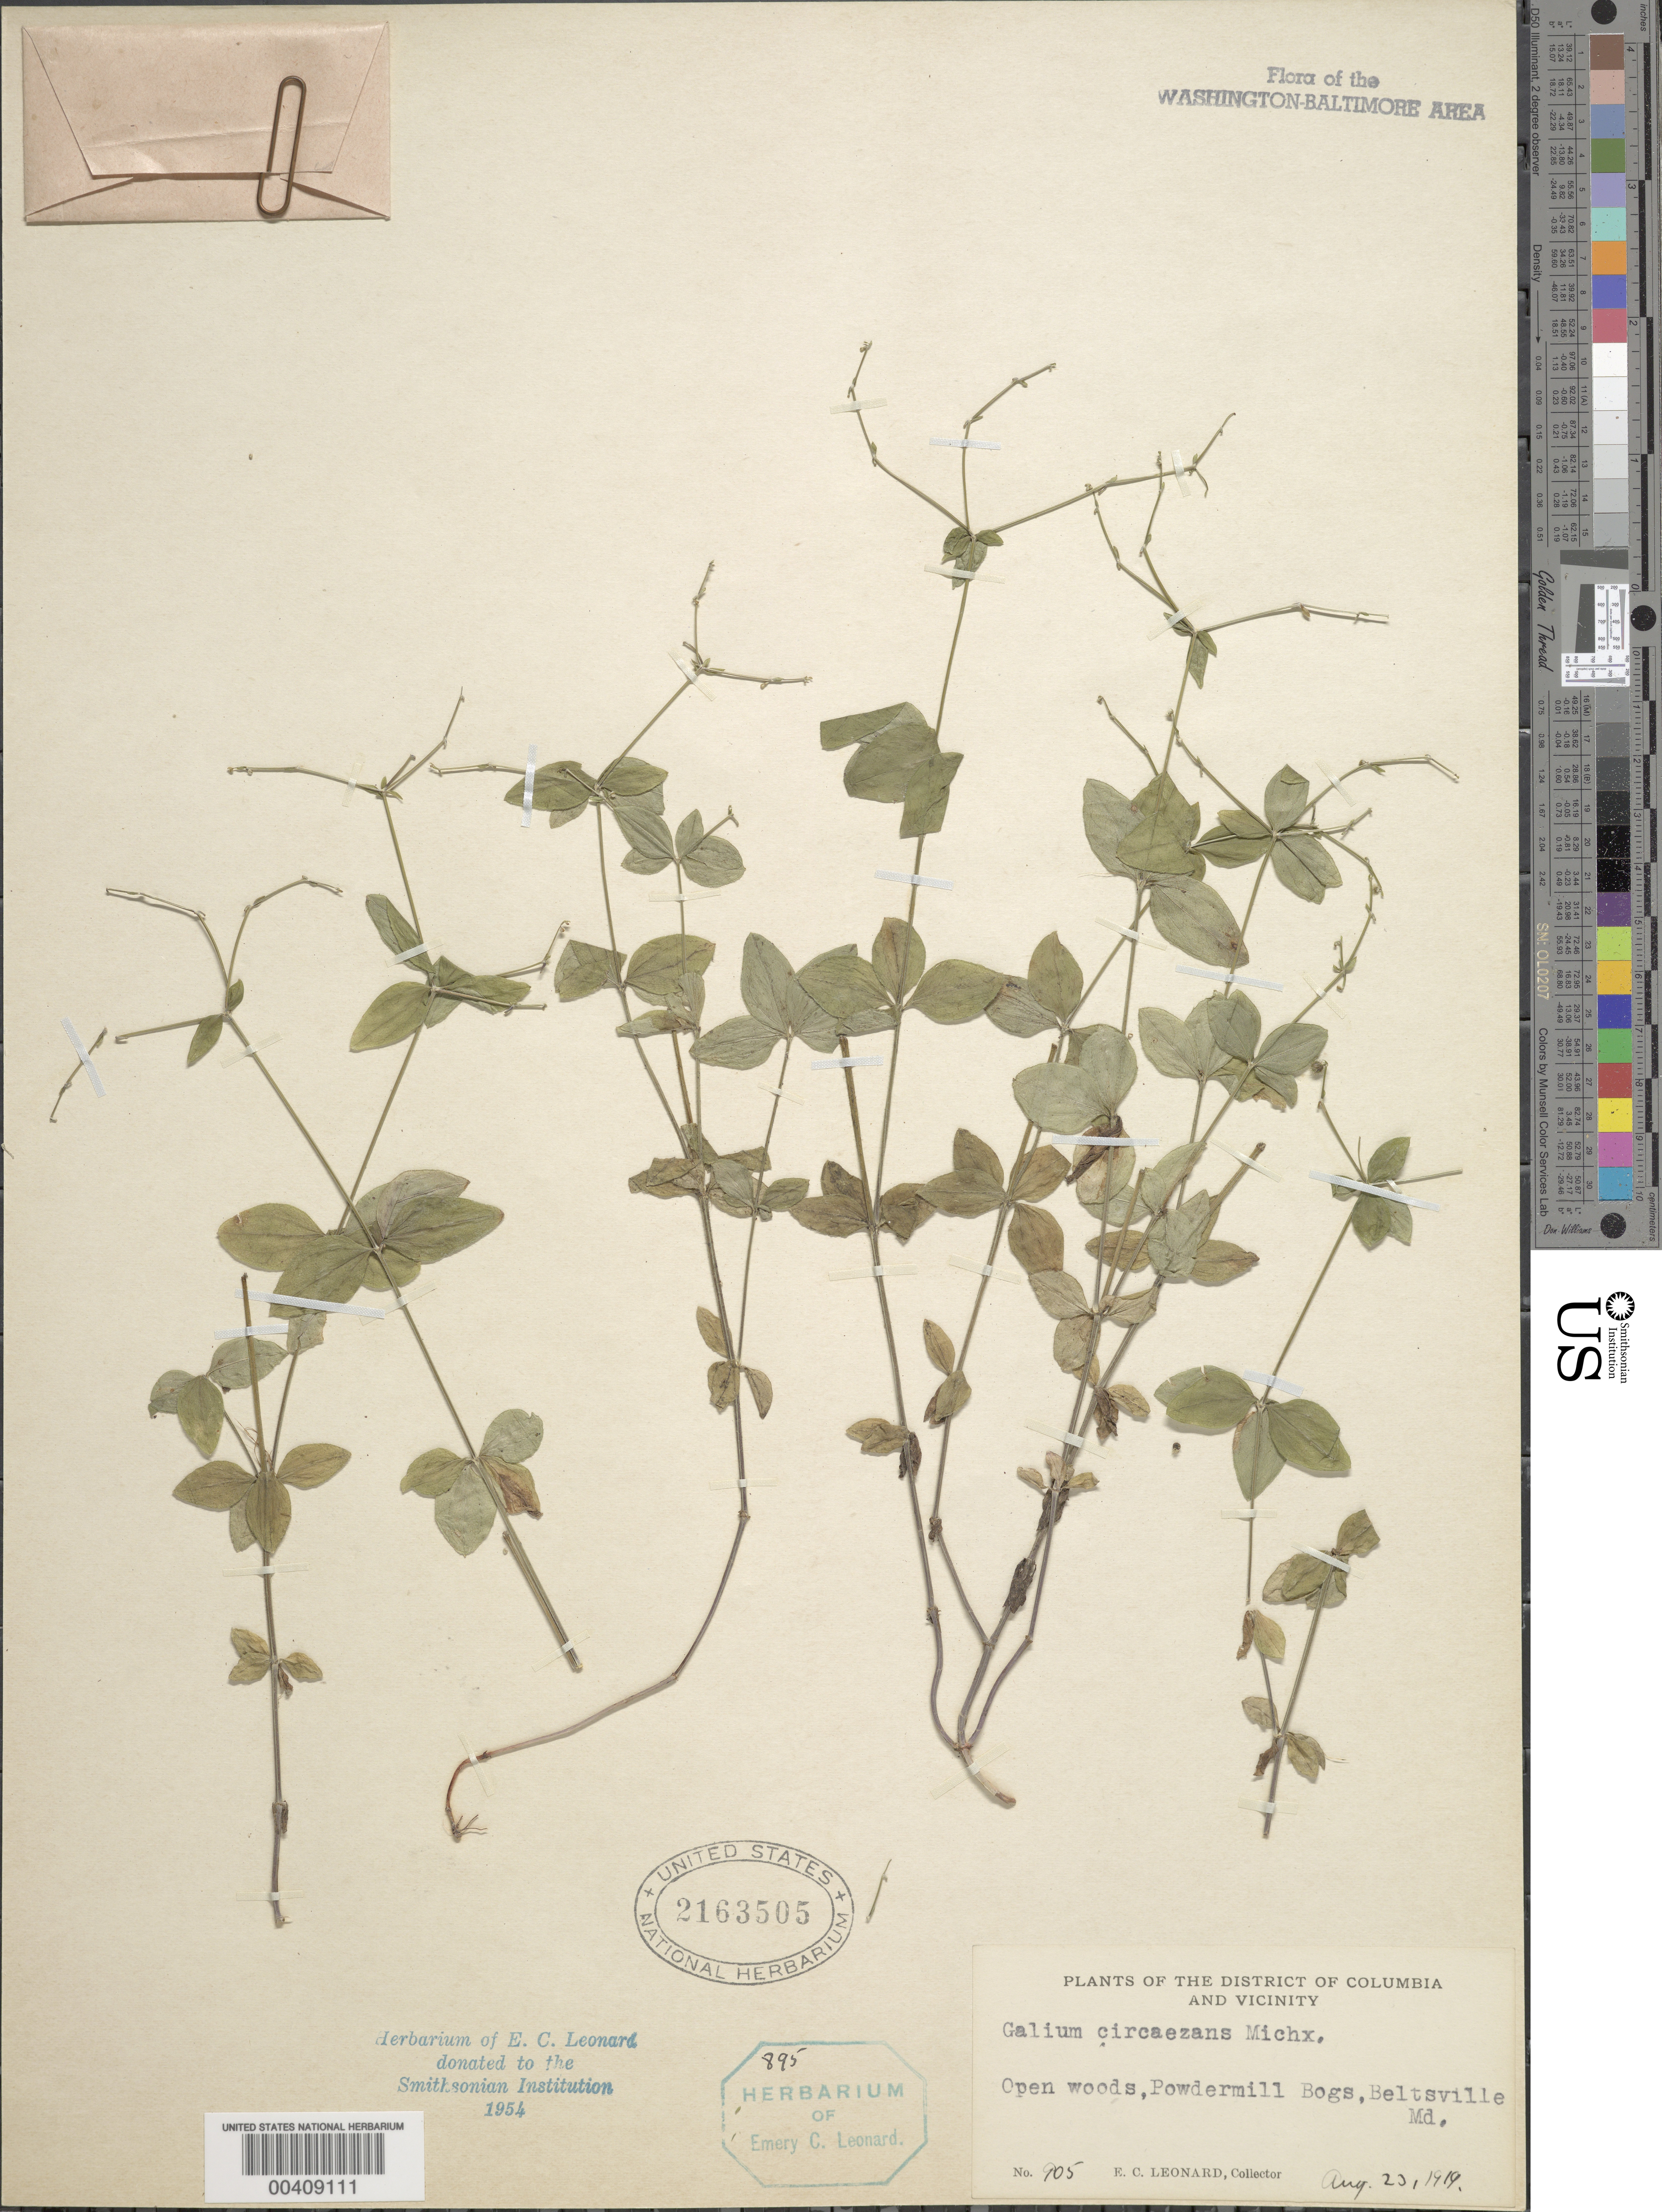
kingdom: Plantae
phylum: Tracheophyta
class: Magnoliopsida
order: Gentianales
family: Rubiaceae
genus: Galium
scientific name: Galium circaezans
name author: Michx.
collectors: E. C. Leonard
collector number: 905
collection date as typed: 23 Aug 1919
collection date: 1919-08-23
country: United States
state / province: Maryland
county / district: Prince George's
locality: Beltsville, Powdermill Bogs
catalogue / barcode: US 2163505